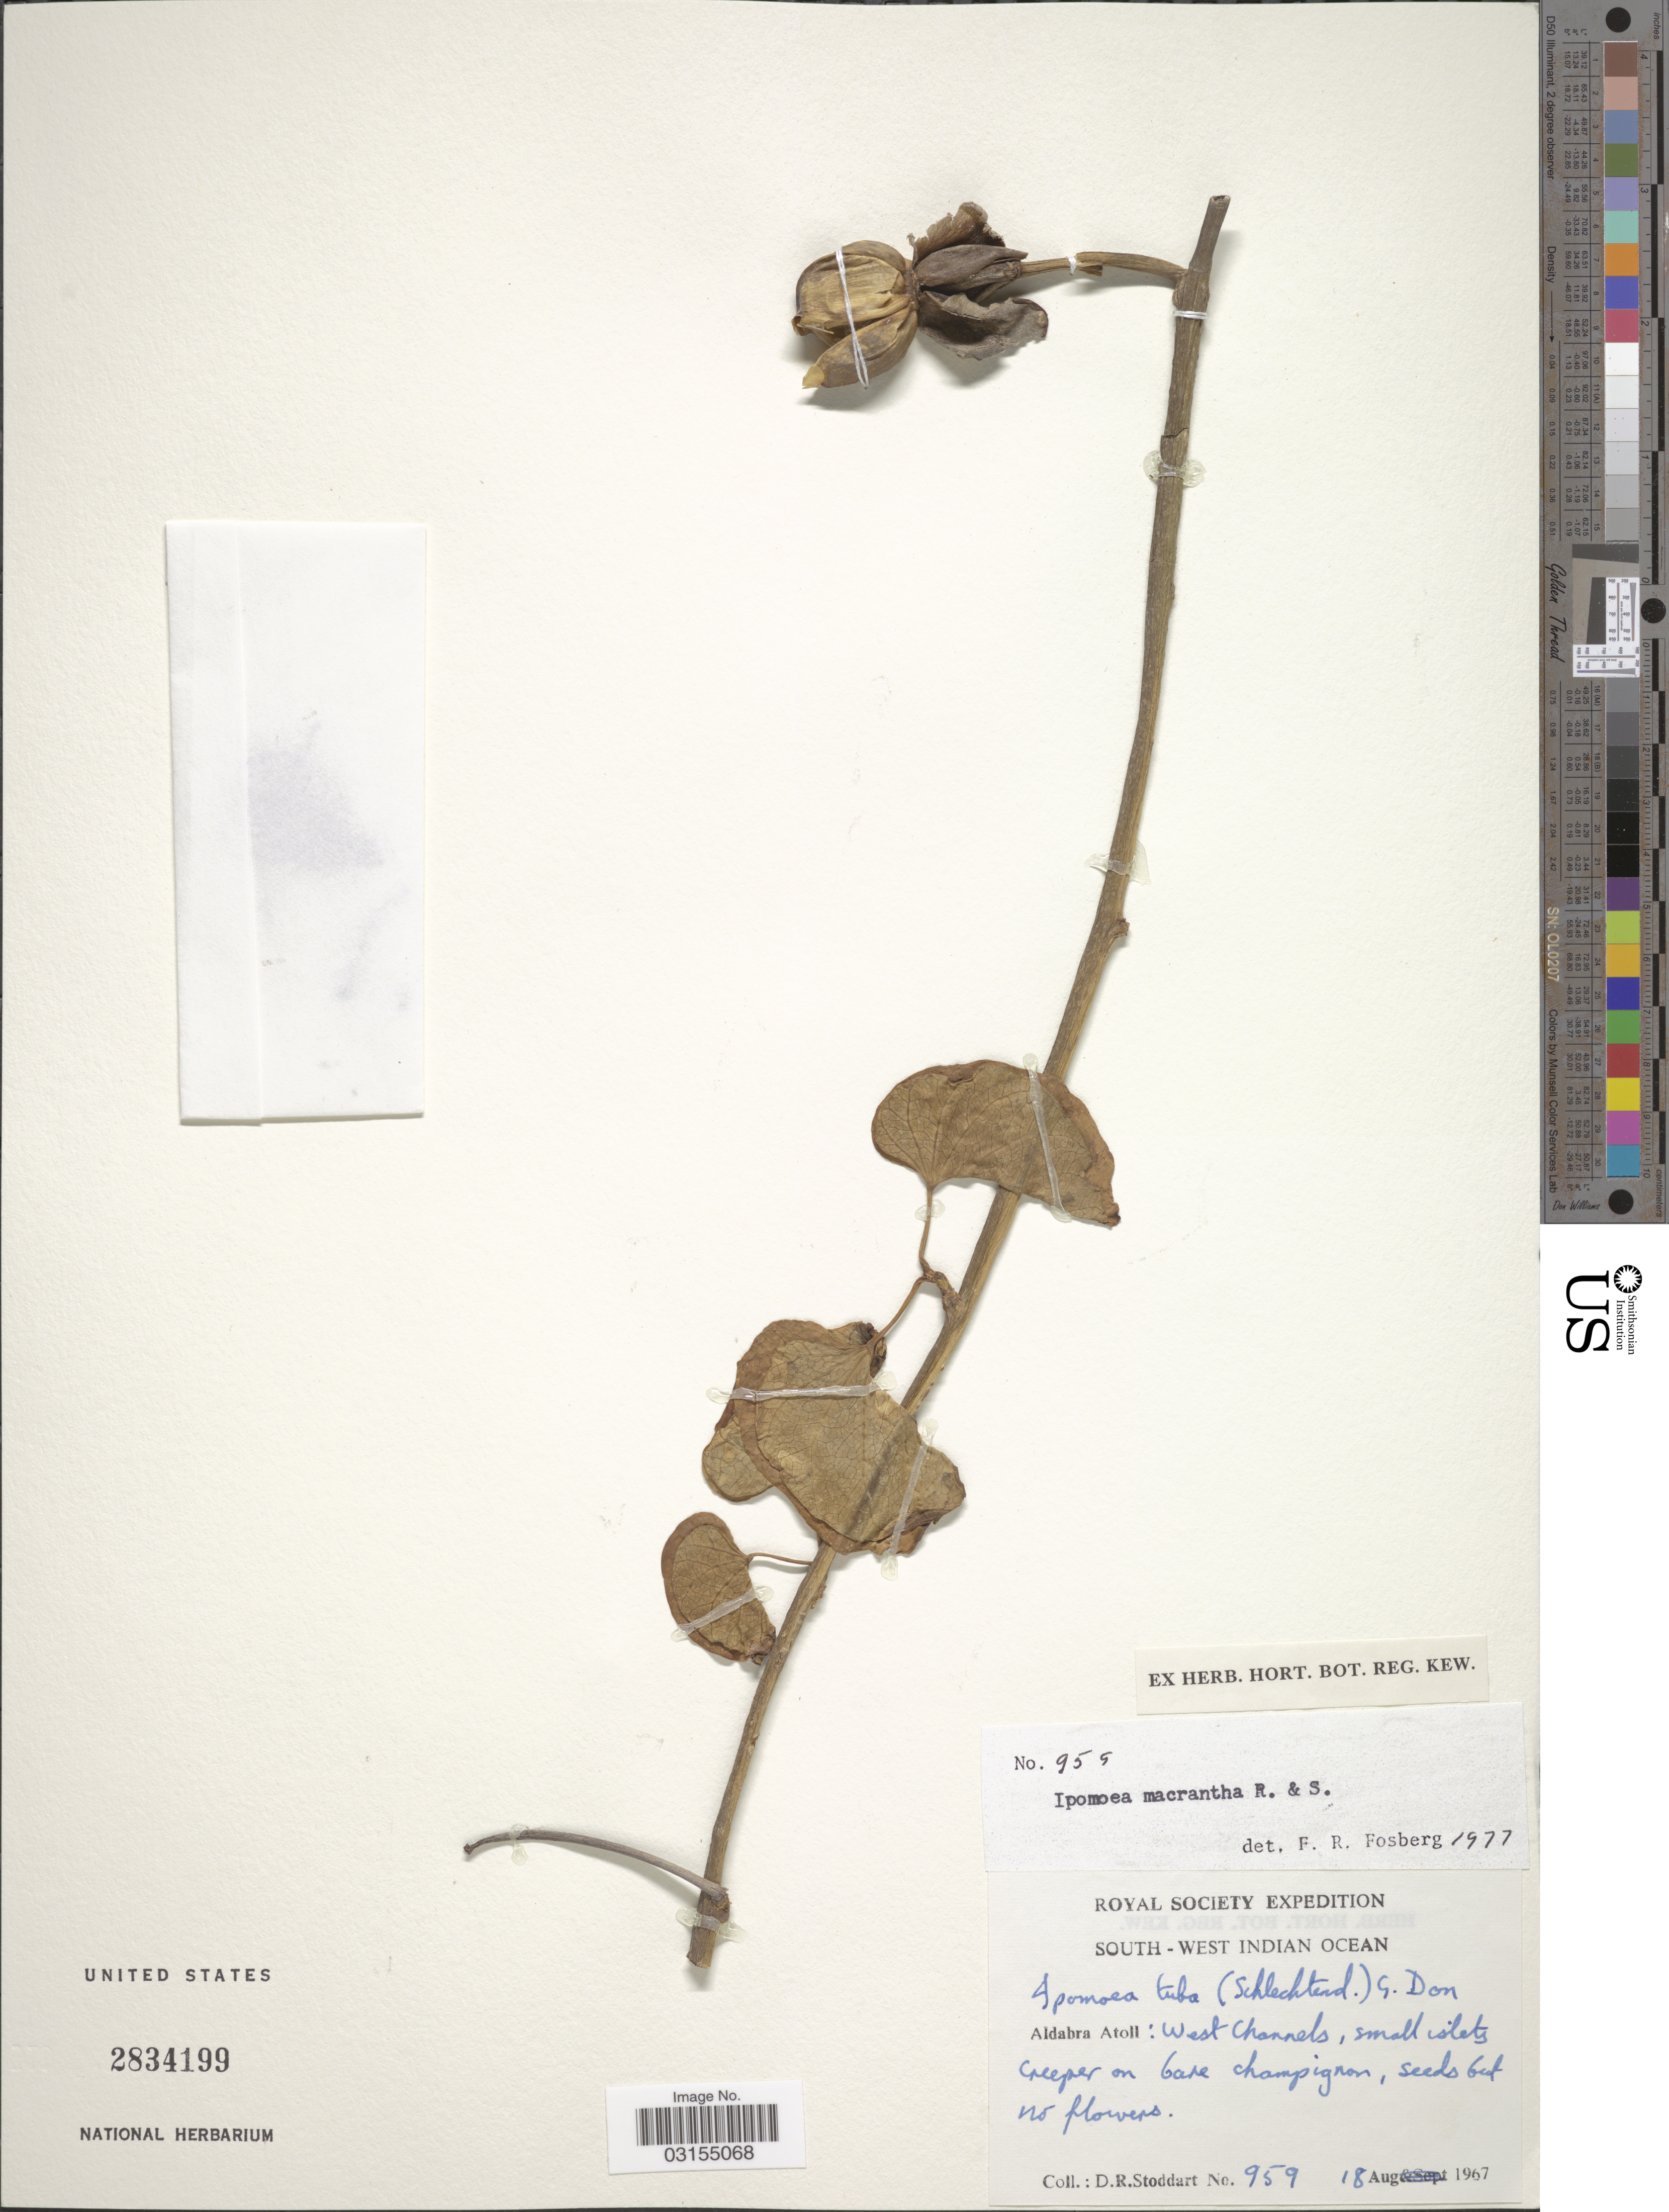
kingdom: Plantae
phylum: Tracheophyta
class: Magnoliopsida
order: Solanales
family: Convolvulaceae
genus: Ipomoea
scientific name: Ipomoea macrantha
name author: Roem. & Schult.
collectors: D. R. Stoddart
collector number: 959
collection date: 1967-08-18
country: Seychelles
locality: South-west Indian Ocean. Aldabra Atoll: West Channels, small islets.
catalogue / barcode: US 2834199